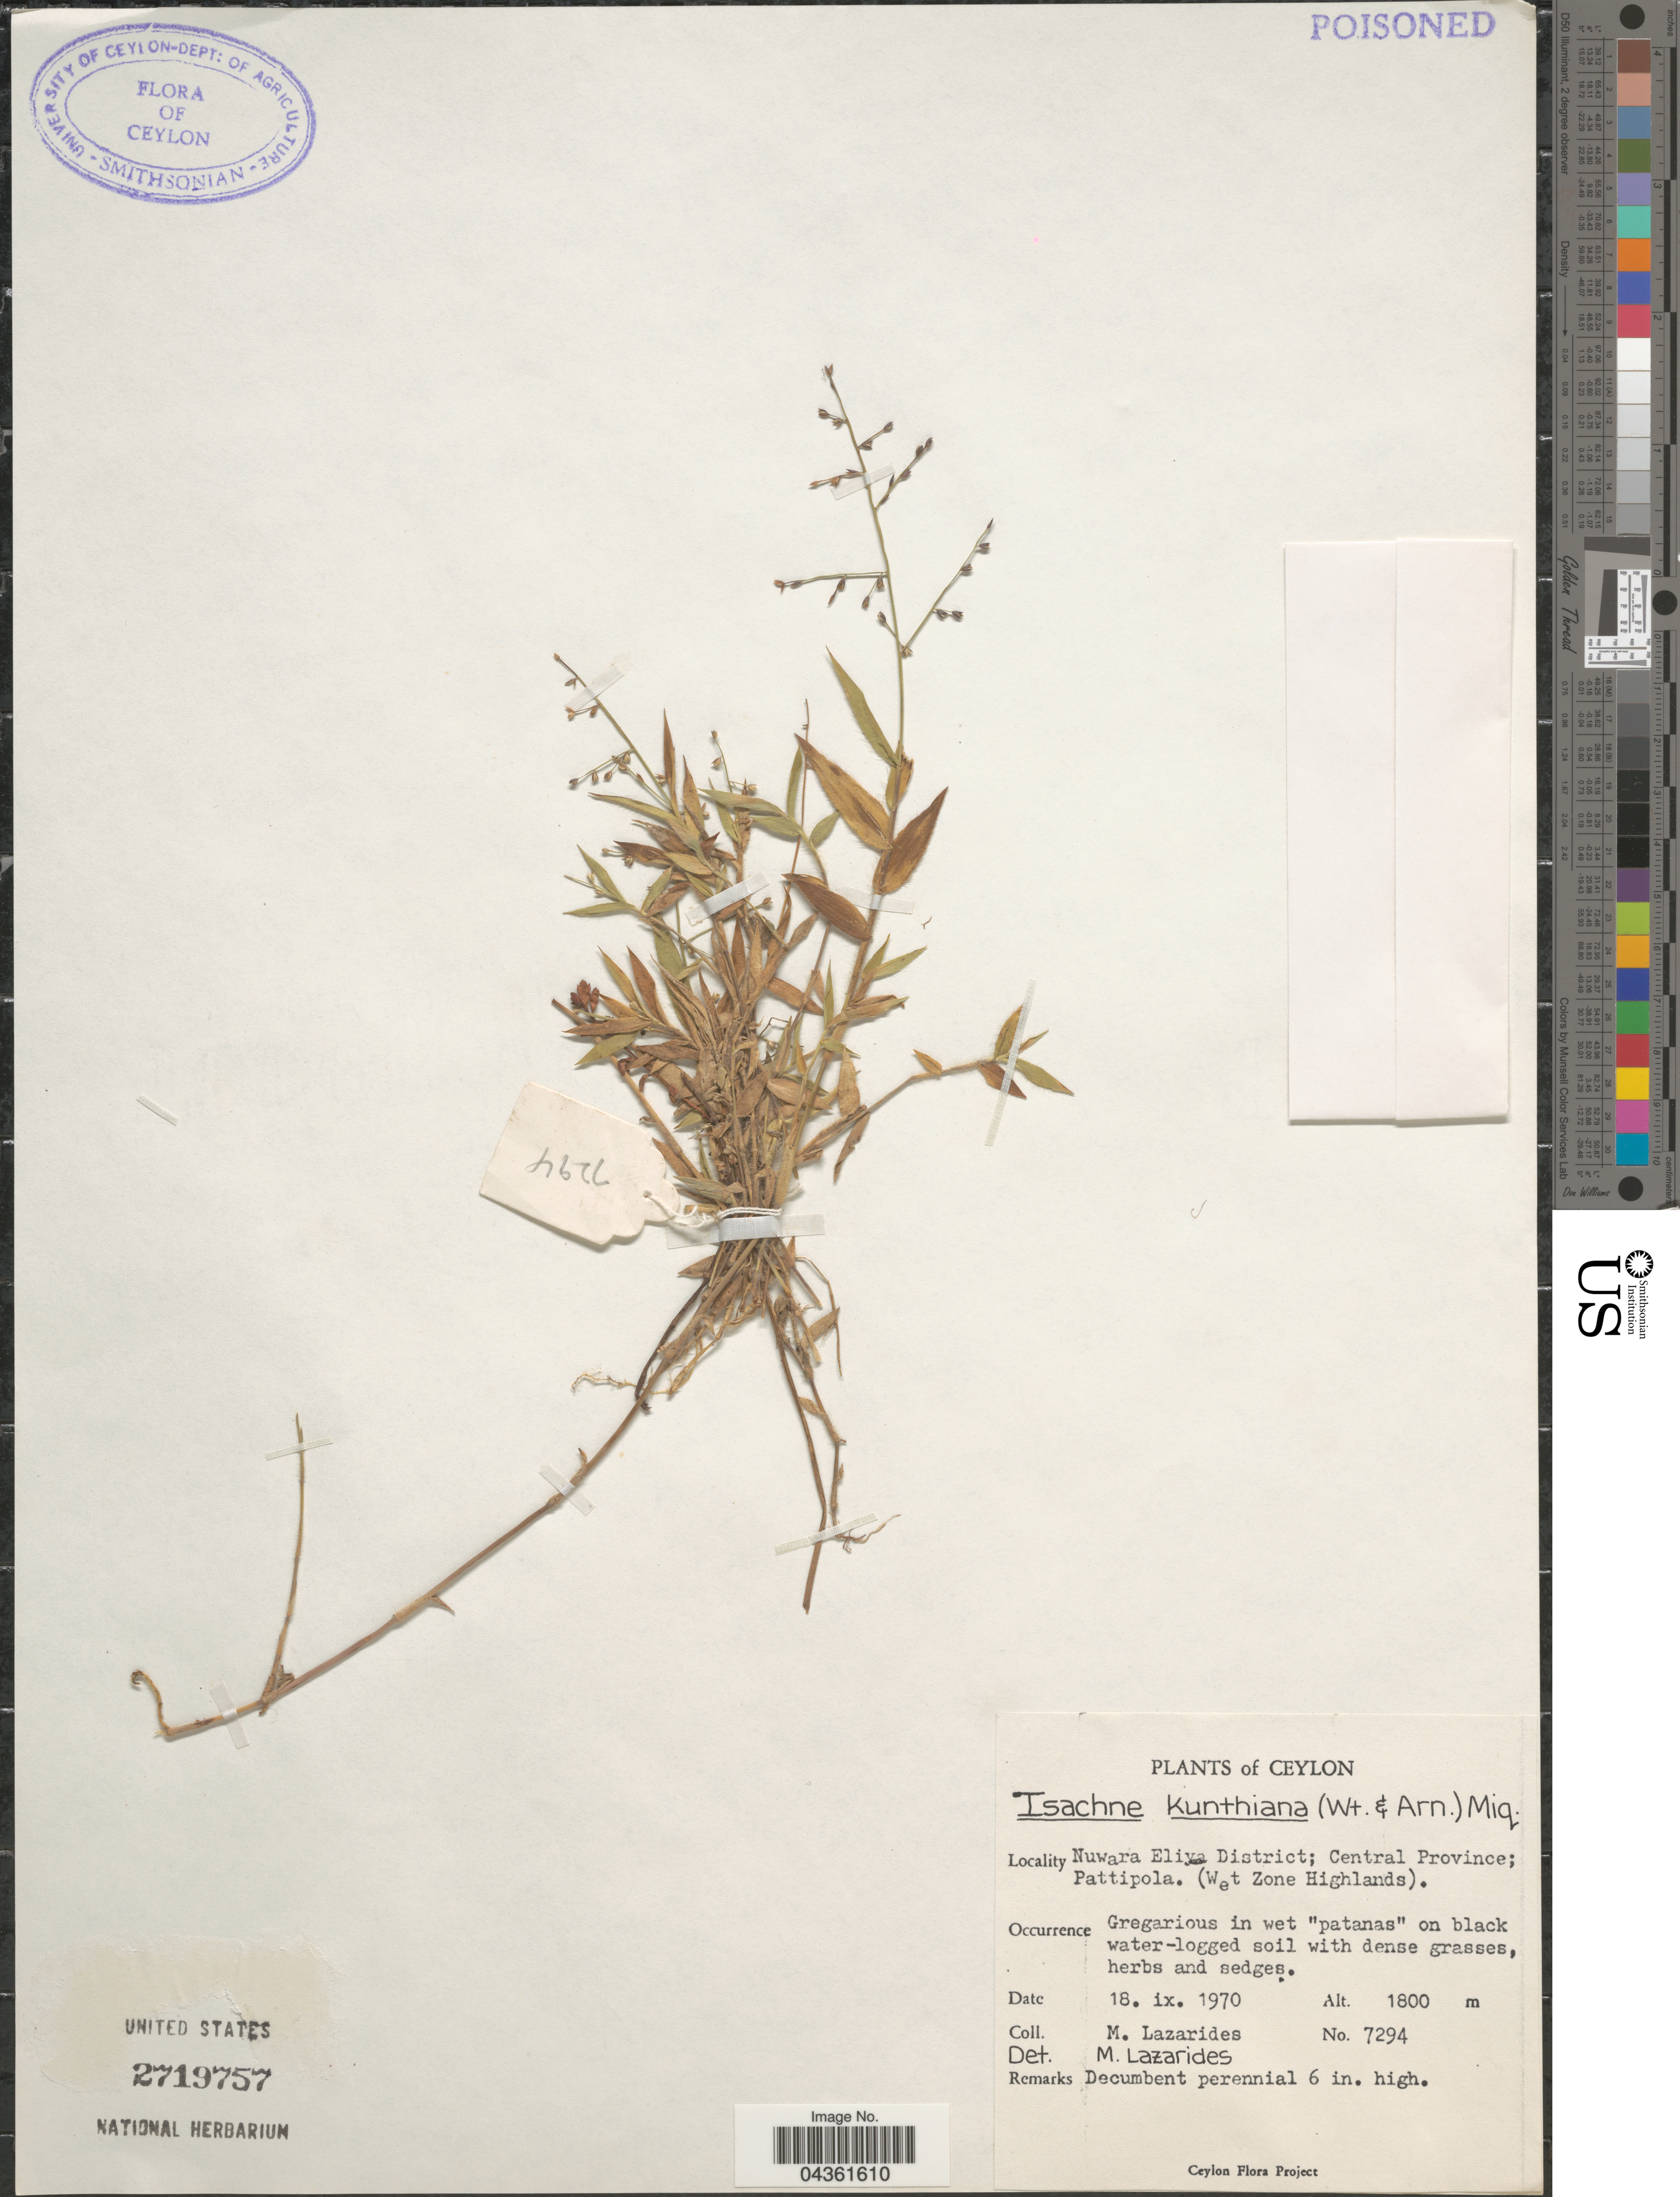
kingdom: Plantae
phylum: Tracheophyta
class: Liliopsida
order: Poales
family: Poaceae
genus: Isachne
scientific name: Isachne kunthiana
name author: (Wight & Arn. ex Steud.) Miq.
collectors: M. Lazarides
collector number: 7294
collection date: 1970-09-18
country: Sri Lanka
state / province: Central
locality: Ceylon. Nuwara Eliya District: Pattipola. (Wet Zone Highlands).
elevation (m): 1800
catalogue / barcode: US 2719757